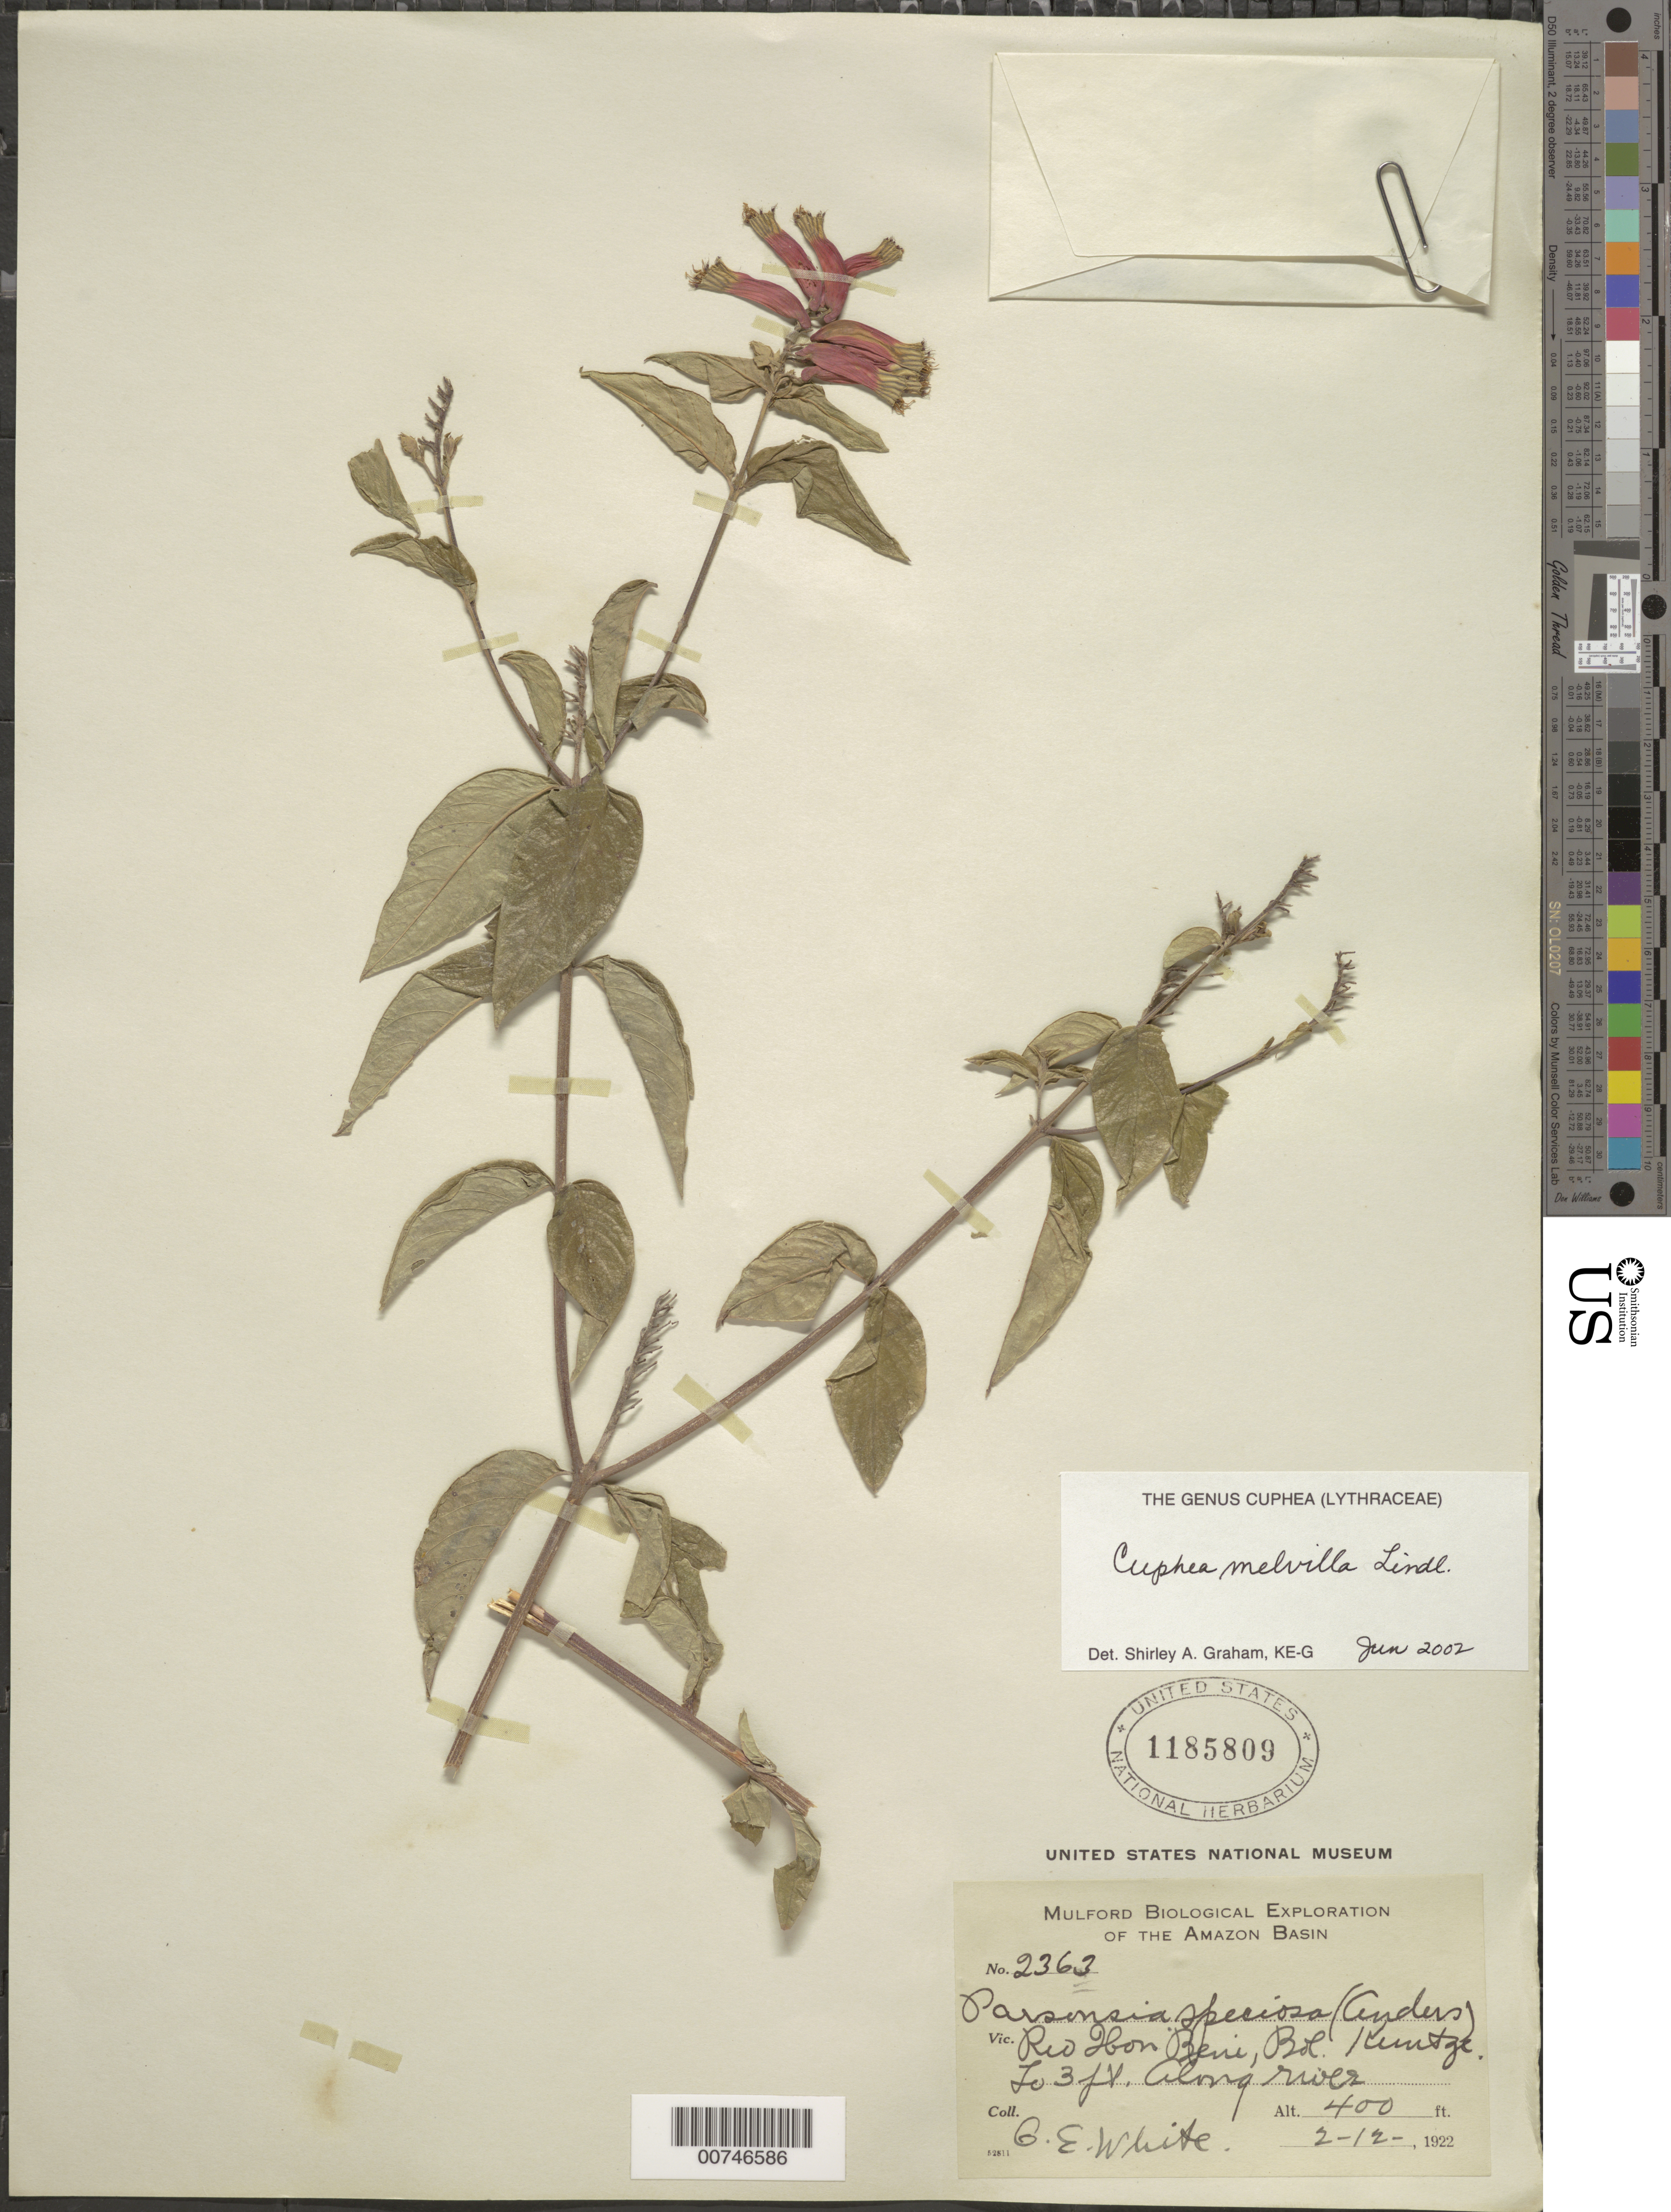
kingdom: Plantae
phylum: Tracheophyta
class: Magnoliopsida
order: Myrtales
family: Lythraceae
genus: Cuphea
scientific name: Cuphea melvilla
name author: Lindl.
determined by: Graham, Shirley Ann Tousch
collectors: O. E. White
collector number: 2363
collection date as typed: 12-Feb-22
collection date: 1922-02-12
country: Venezuela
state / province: Bolívar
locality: Río Hon Beni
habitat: Along river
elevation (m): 122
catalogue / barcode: US 1185809